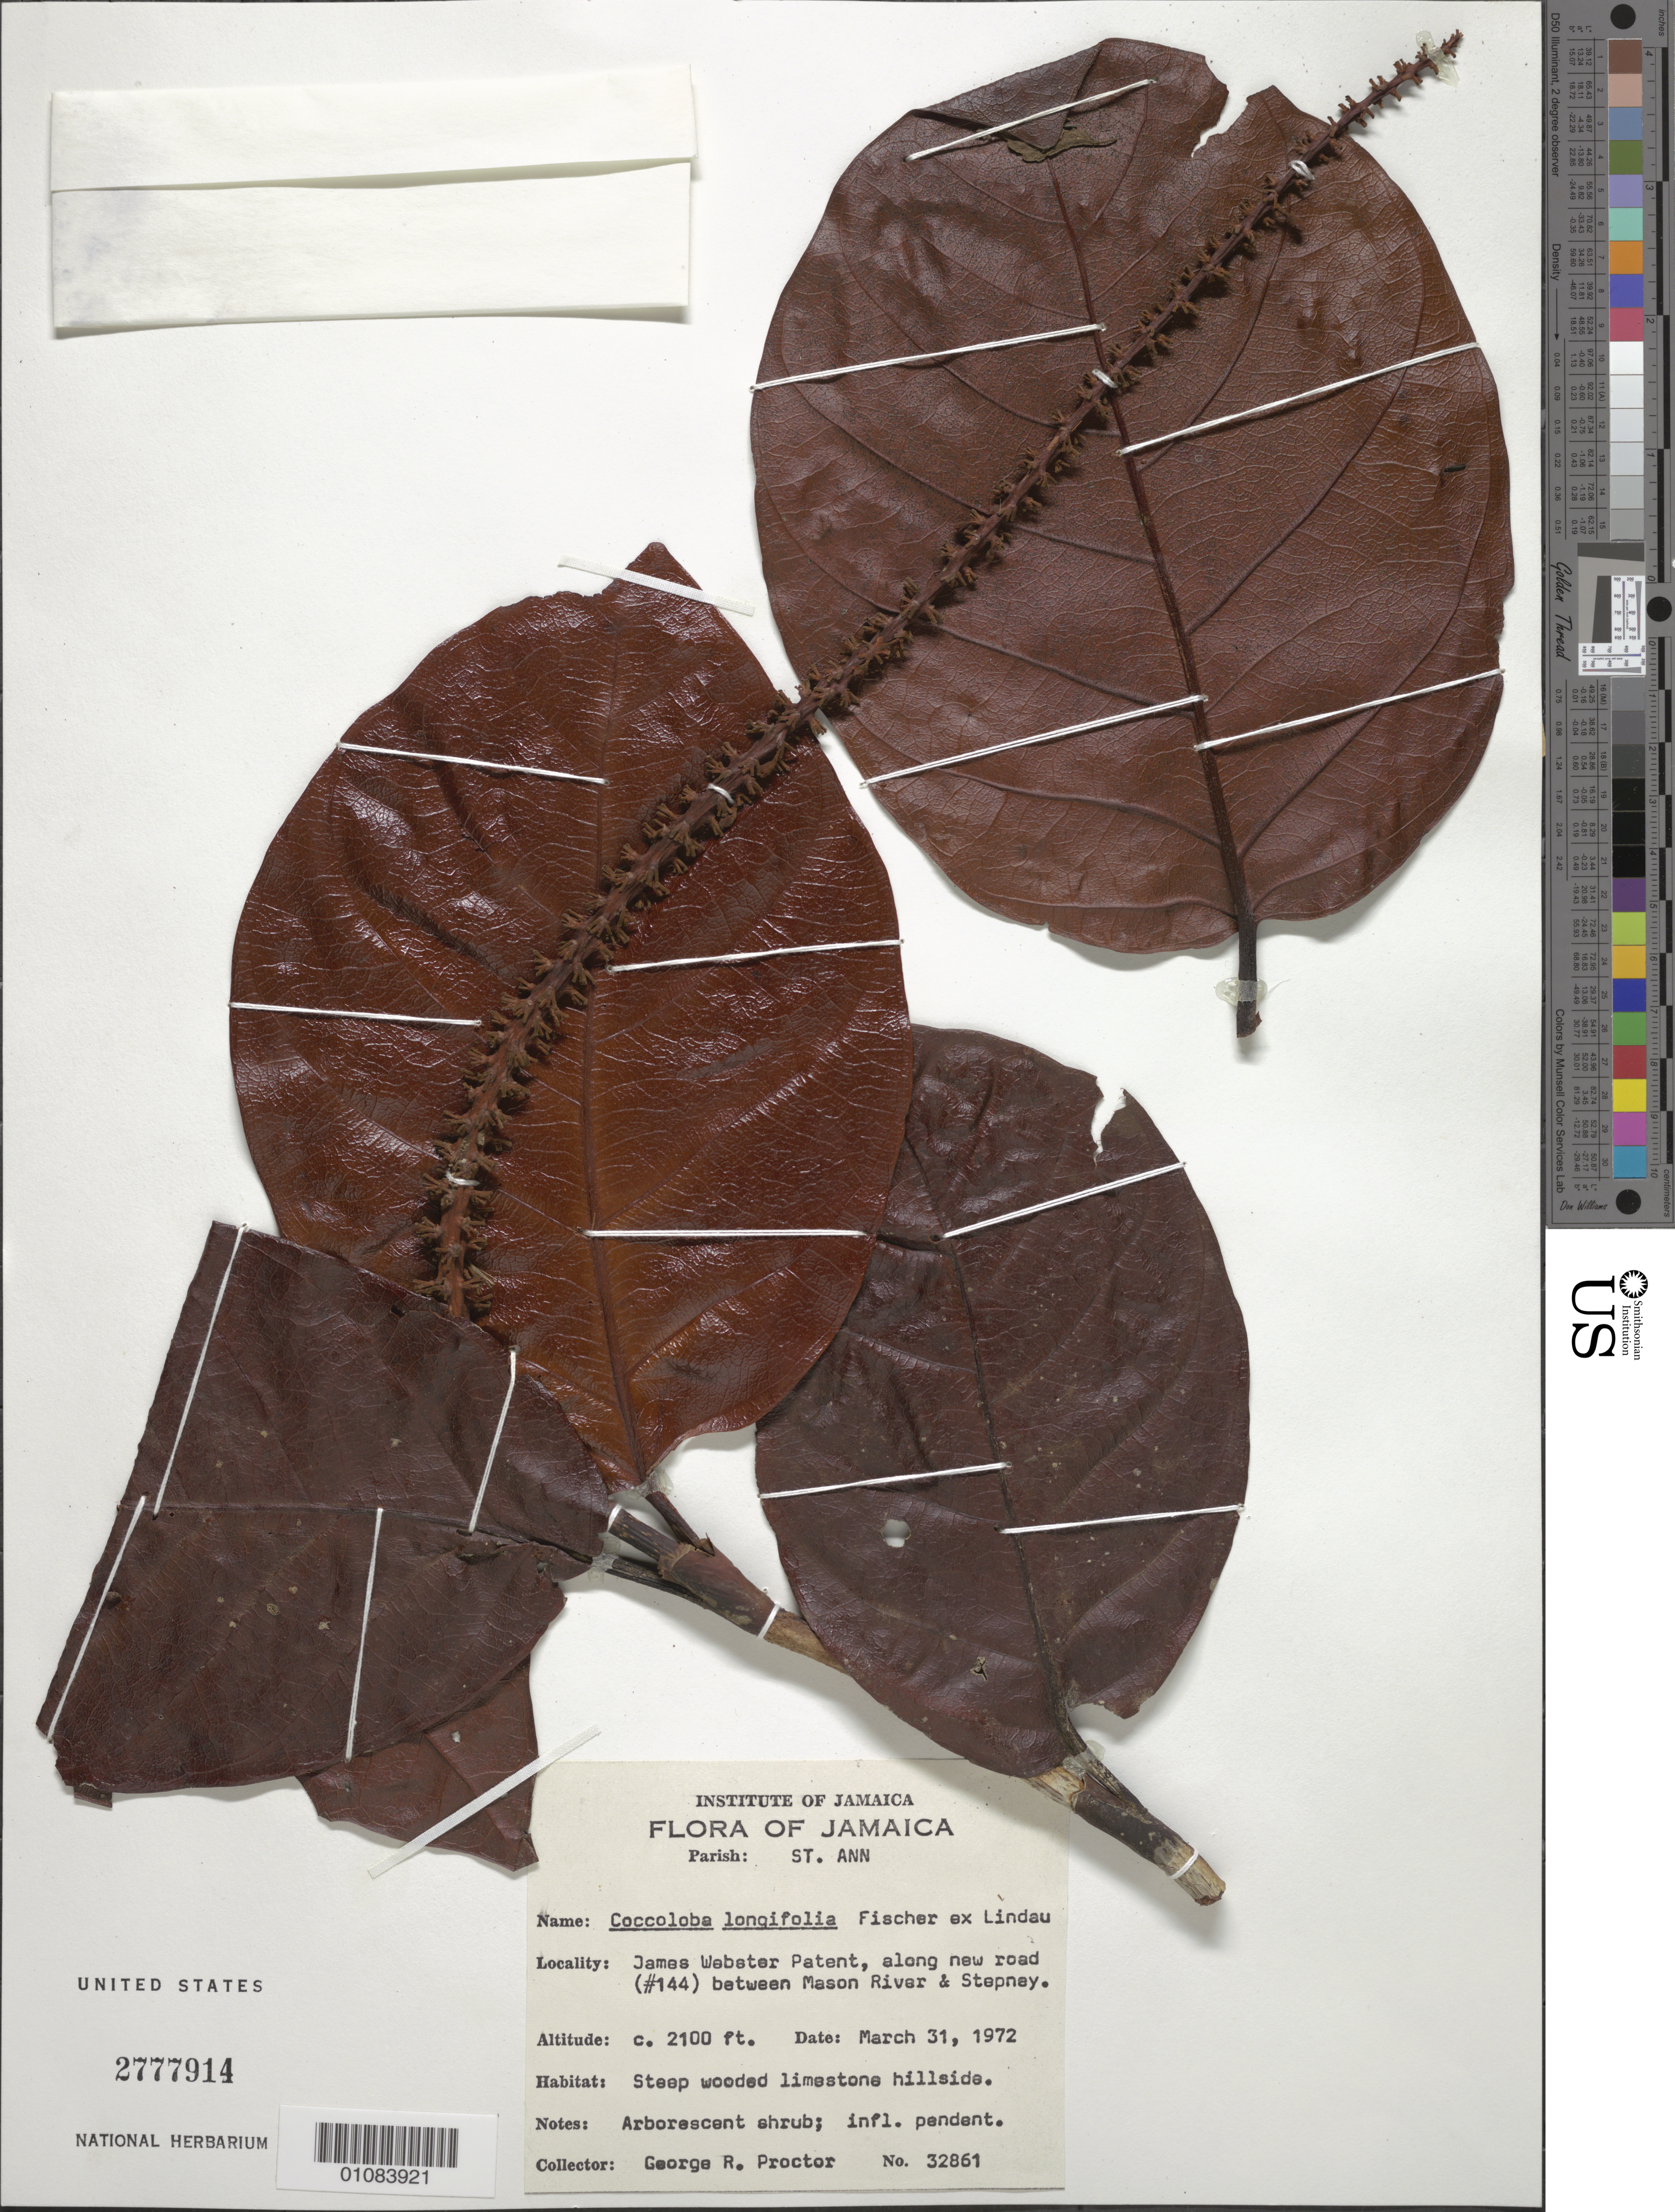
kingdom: Plantae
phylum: Tracheophyta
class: Magnoliopsida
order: Caryophyllales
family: Polygonaceae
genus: Coccoloba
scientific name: Coccoloba longifolia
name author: Fisch. ex Lindau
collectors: G. R. Proctor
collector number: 32861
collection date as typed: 31 Mar 1972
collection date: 1972-03-31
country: Jamaica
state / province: Saint Ann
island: Jamaica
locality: James Webster Patent, along new road (#144) between Mason River & Stepney.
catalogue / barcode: US 2777914